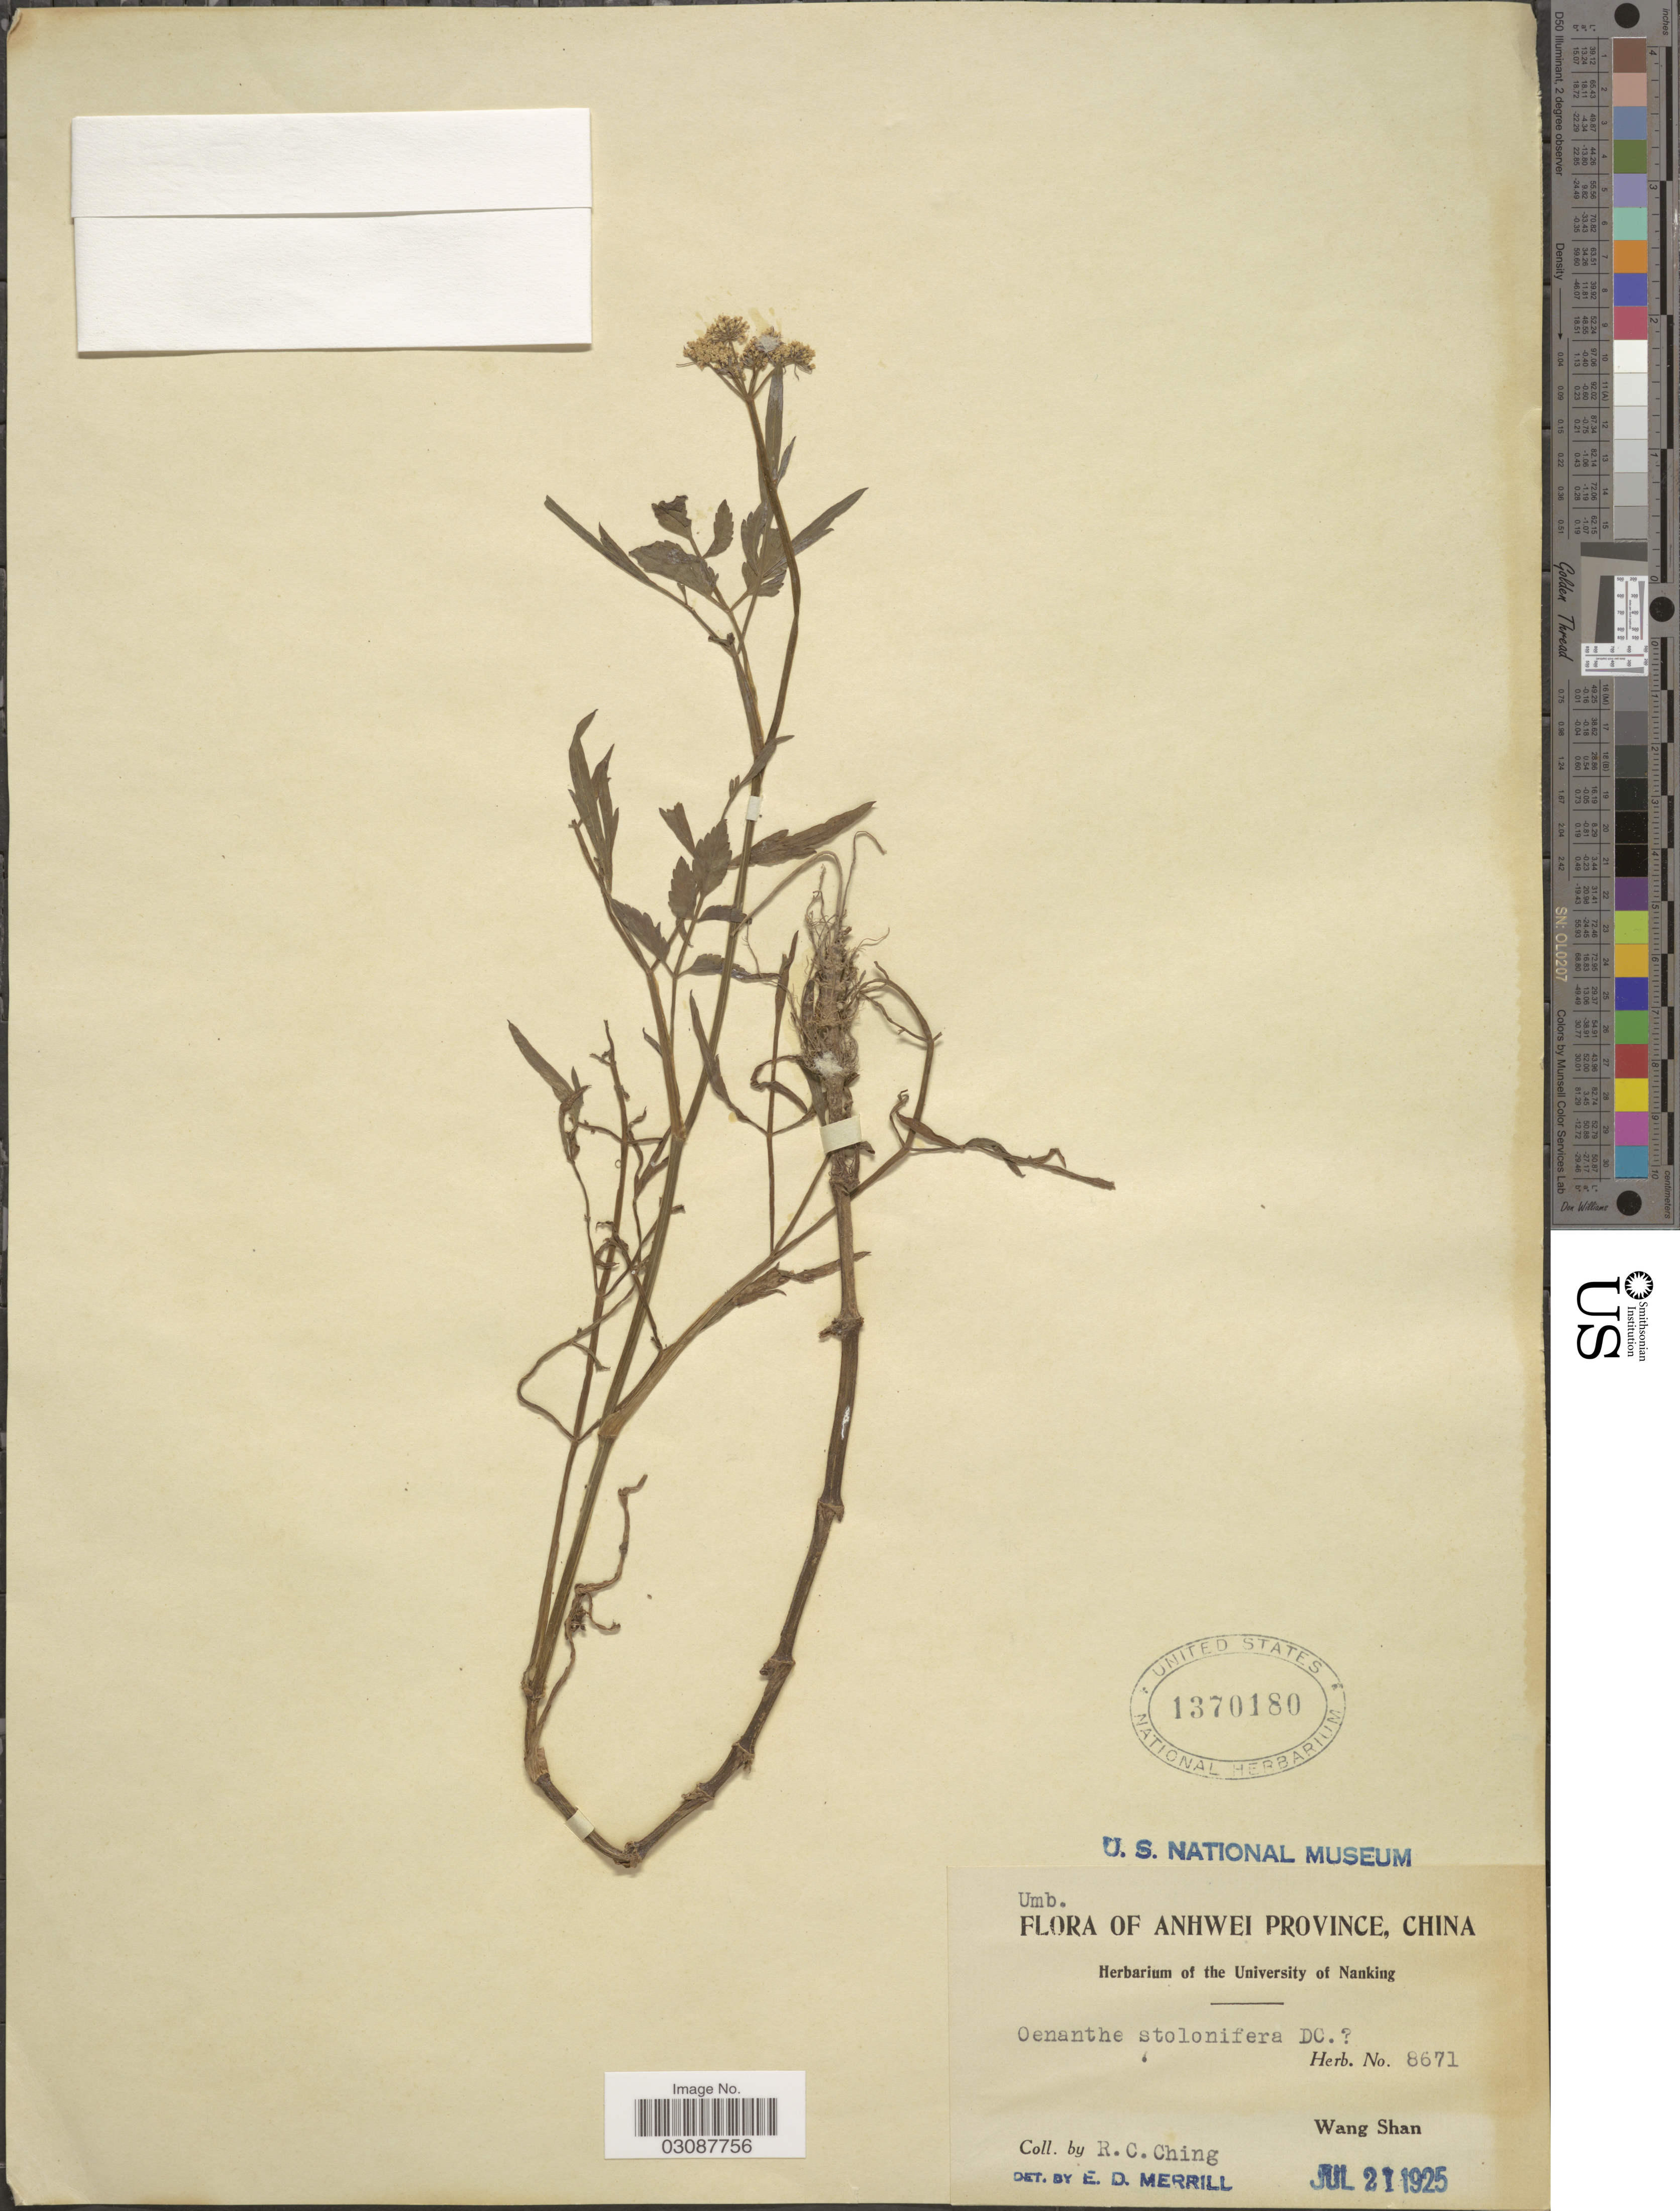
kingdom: Plantae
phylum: Tracheophyta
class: Magnoliopsida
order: Apiales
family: Apiaceae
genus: Oenanthe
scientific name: Oenanthe stolonifera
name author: Wall. ex DC.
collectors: R. C. Ching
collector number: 8671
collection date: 1925-07-21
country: China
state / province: Anhui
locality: Anhwei Province, China, Wang Shan.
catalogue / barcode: US 1370180